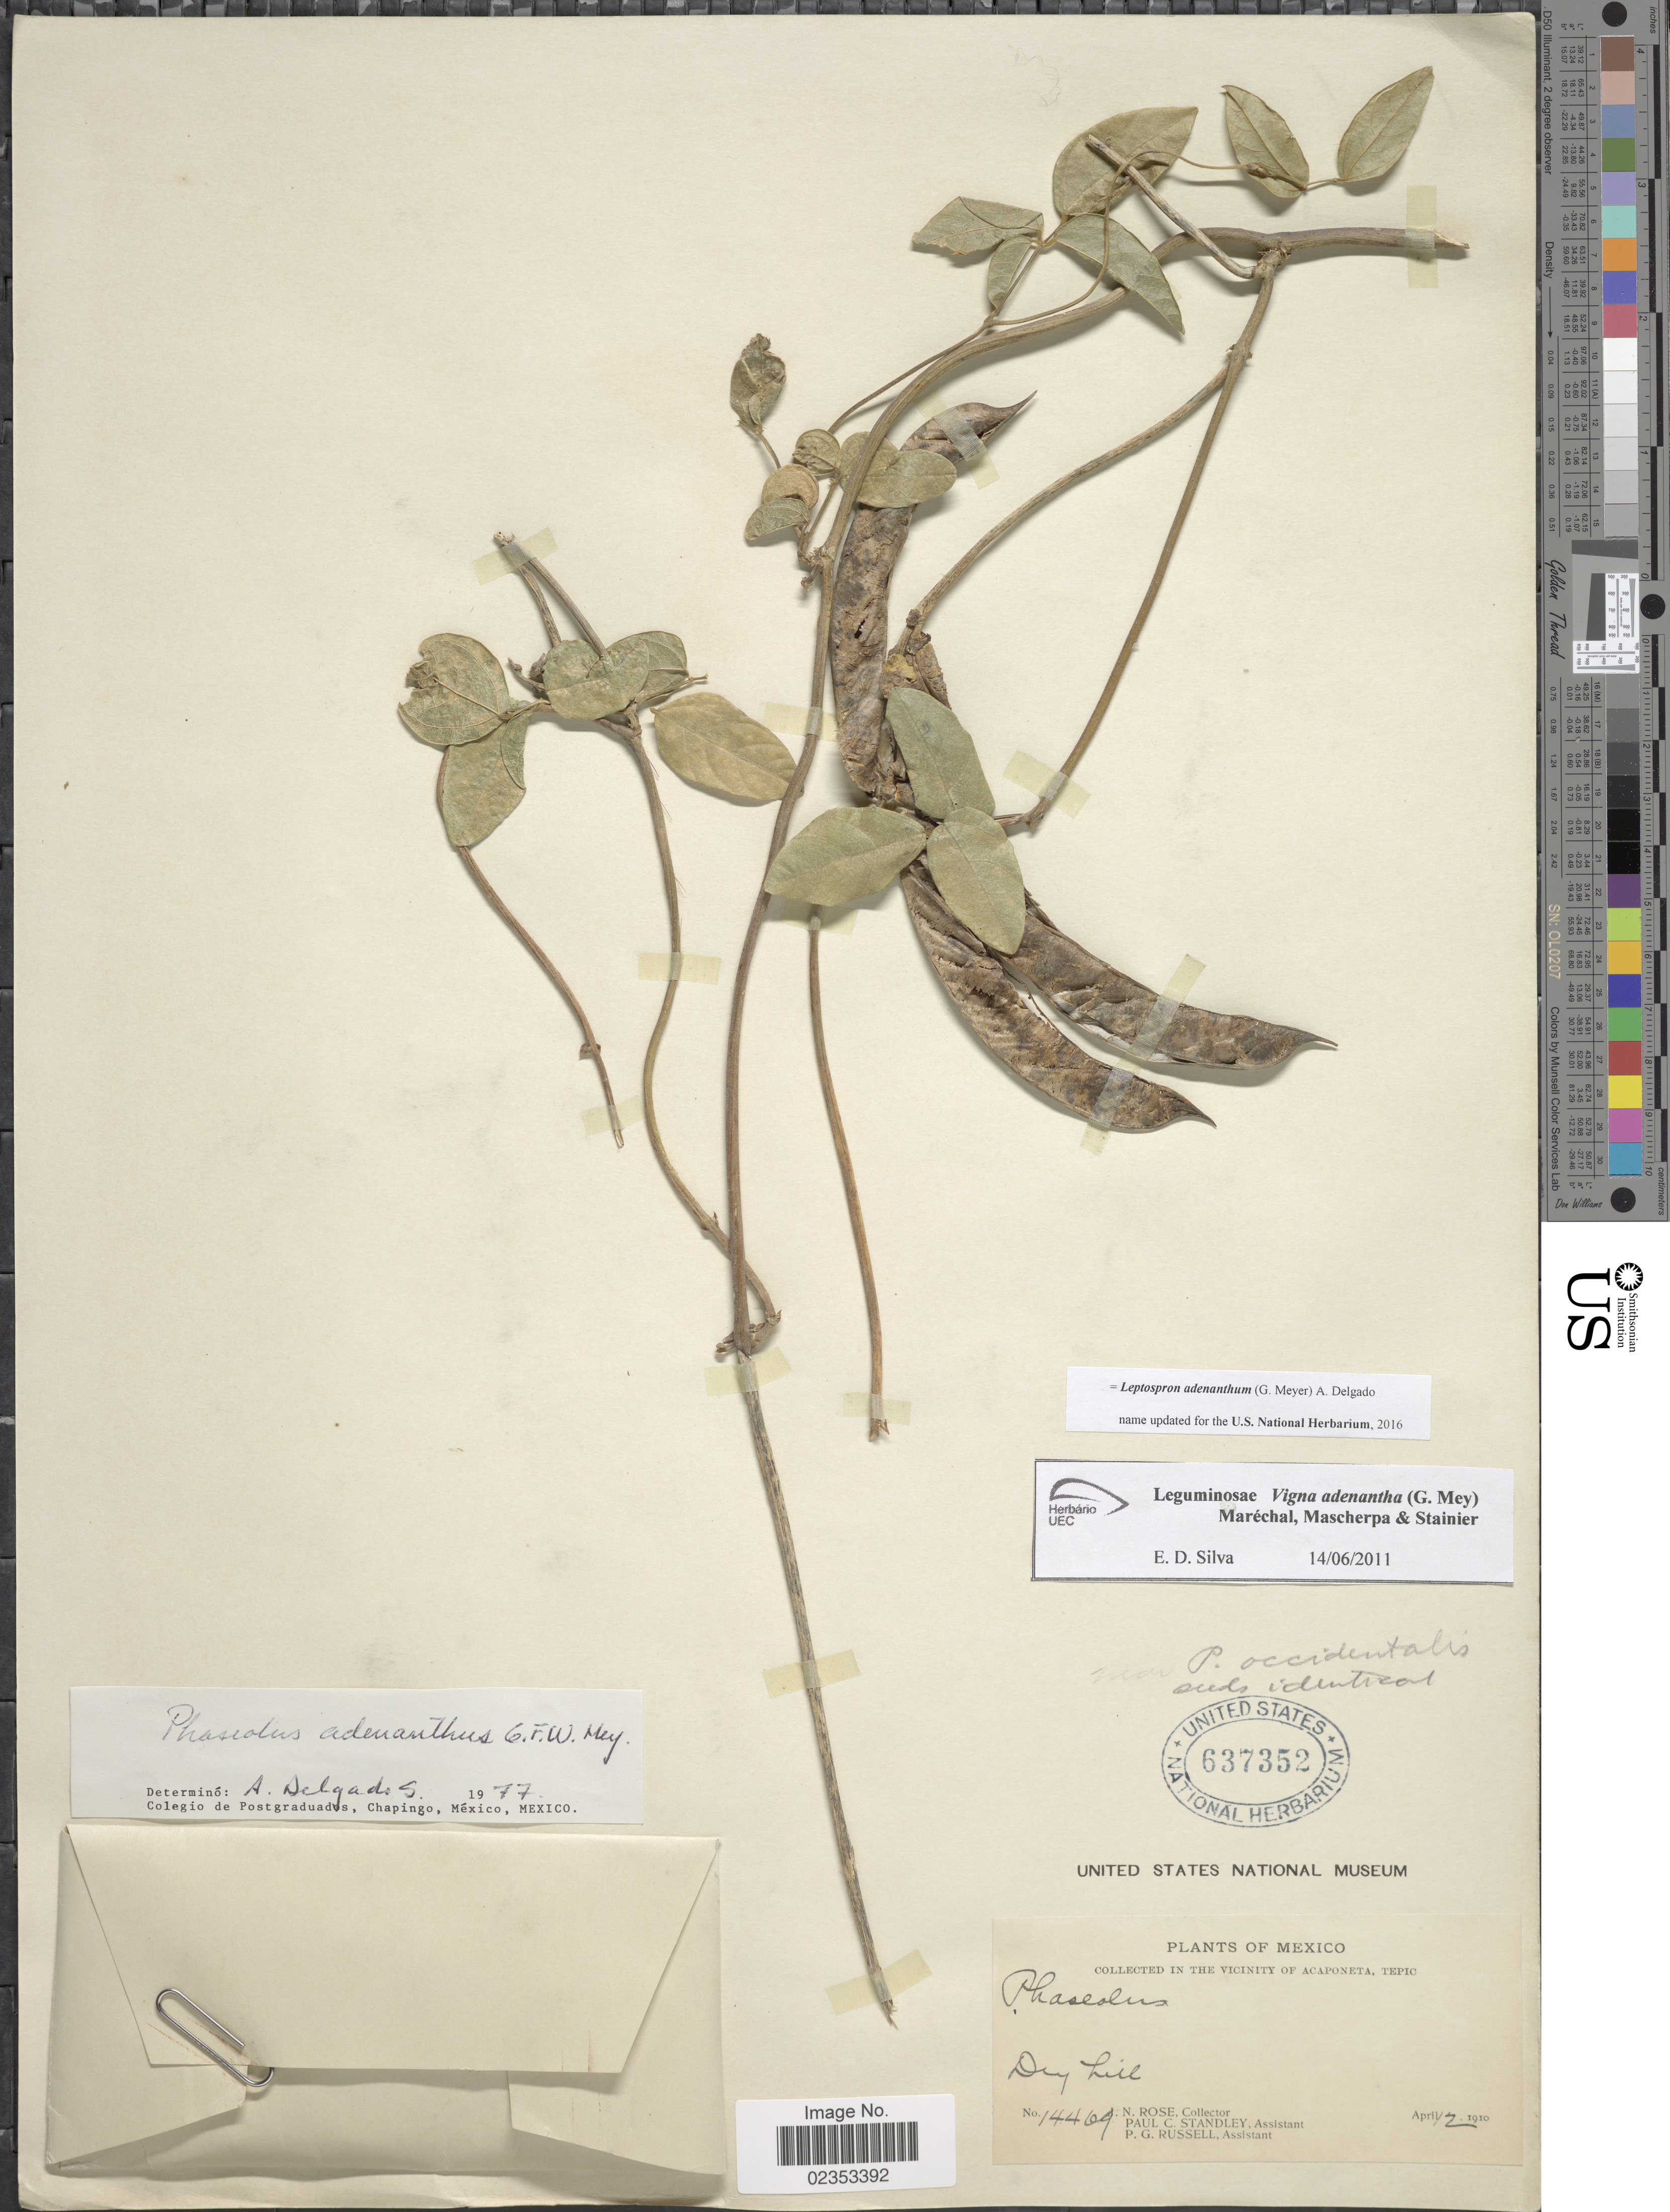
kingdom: Plantae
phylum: Tracheophyta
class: Magnoliopsida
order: Fabales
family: Fabaceae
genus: Leptospron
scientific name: Leptospron adenanthum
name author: (G. Mey.) A. Delgado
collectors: J. N. Rose, P. C. Standley & P. G. Russell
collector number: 14469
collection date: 1910-04-12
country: Mexico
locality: In the vicinity of Acaponeta, Tepic, dry hill.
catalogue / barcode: US 637352